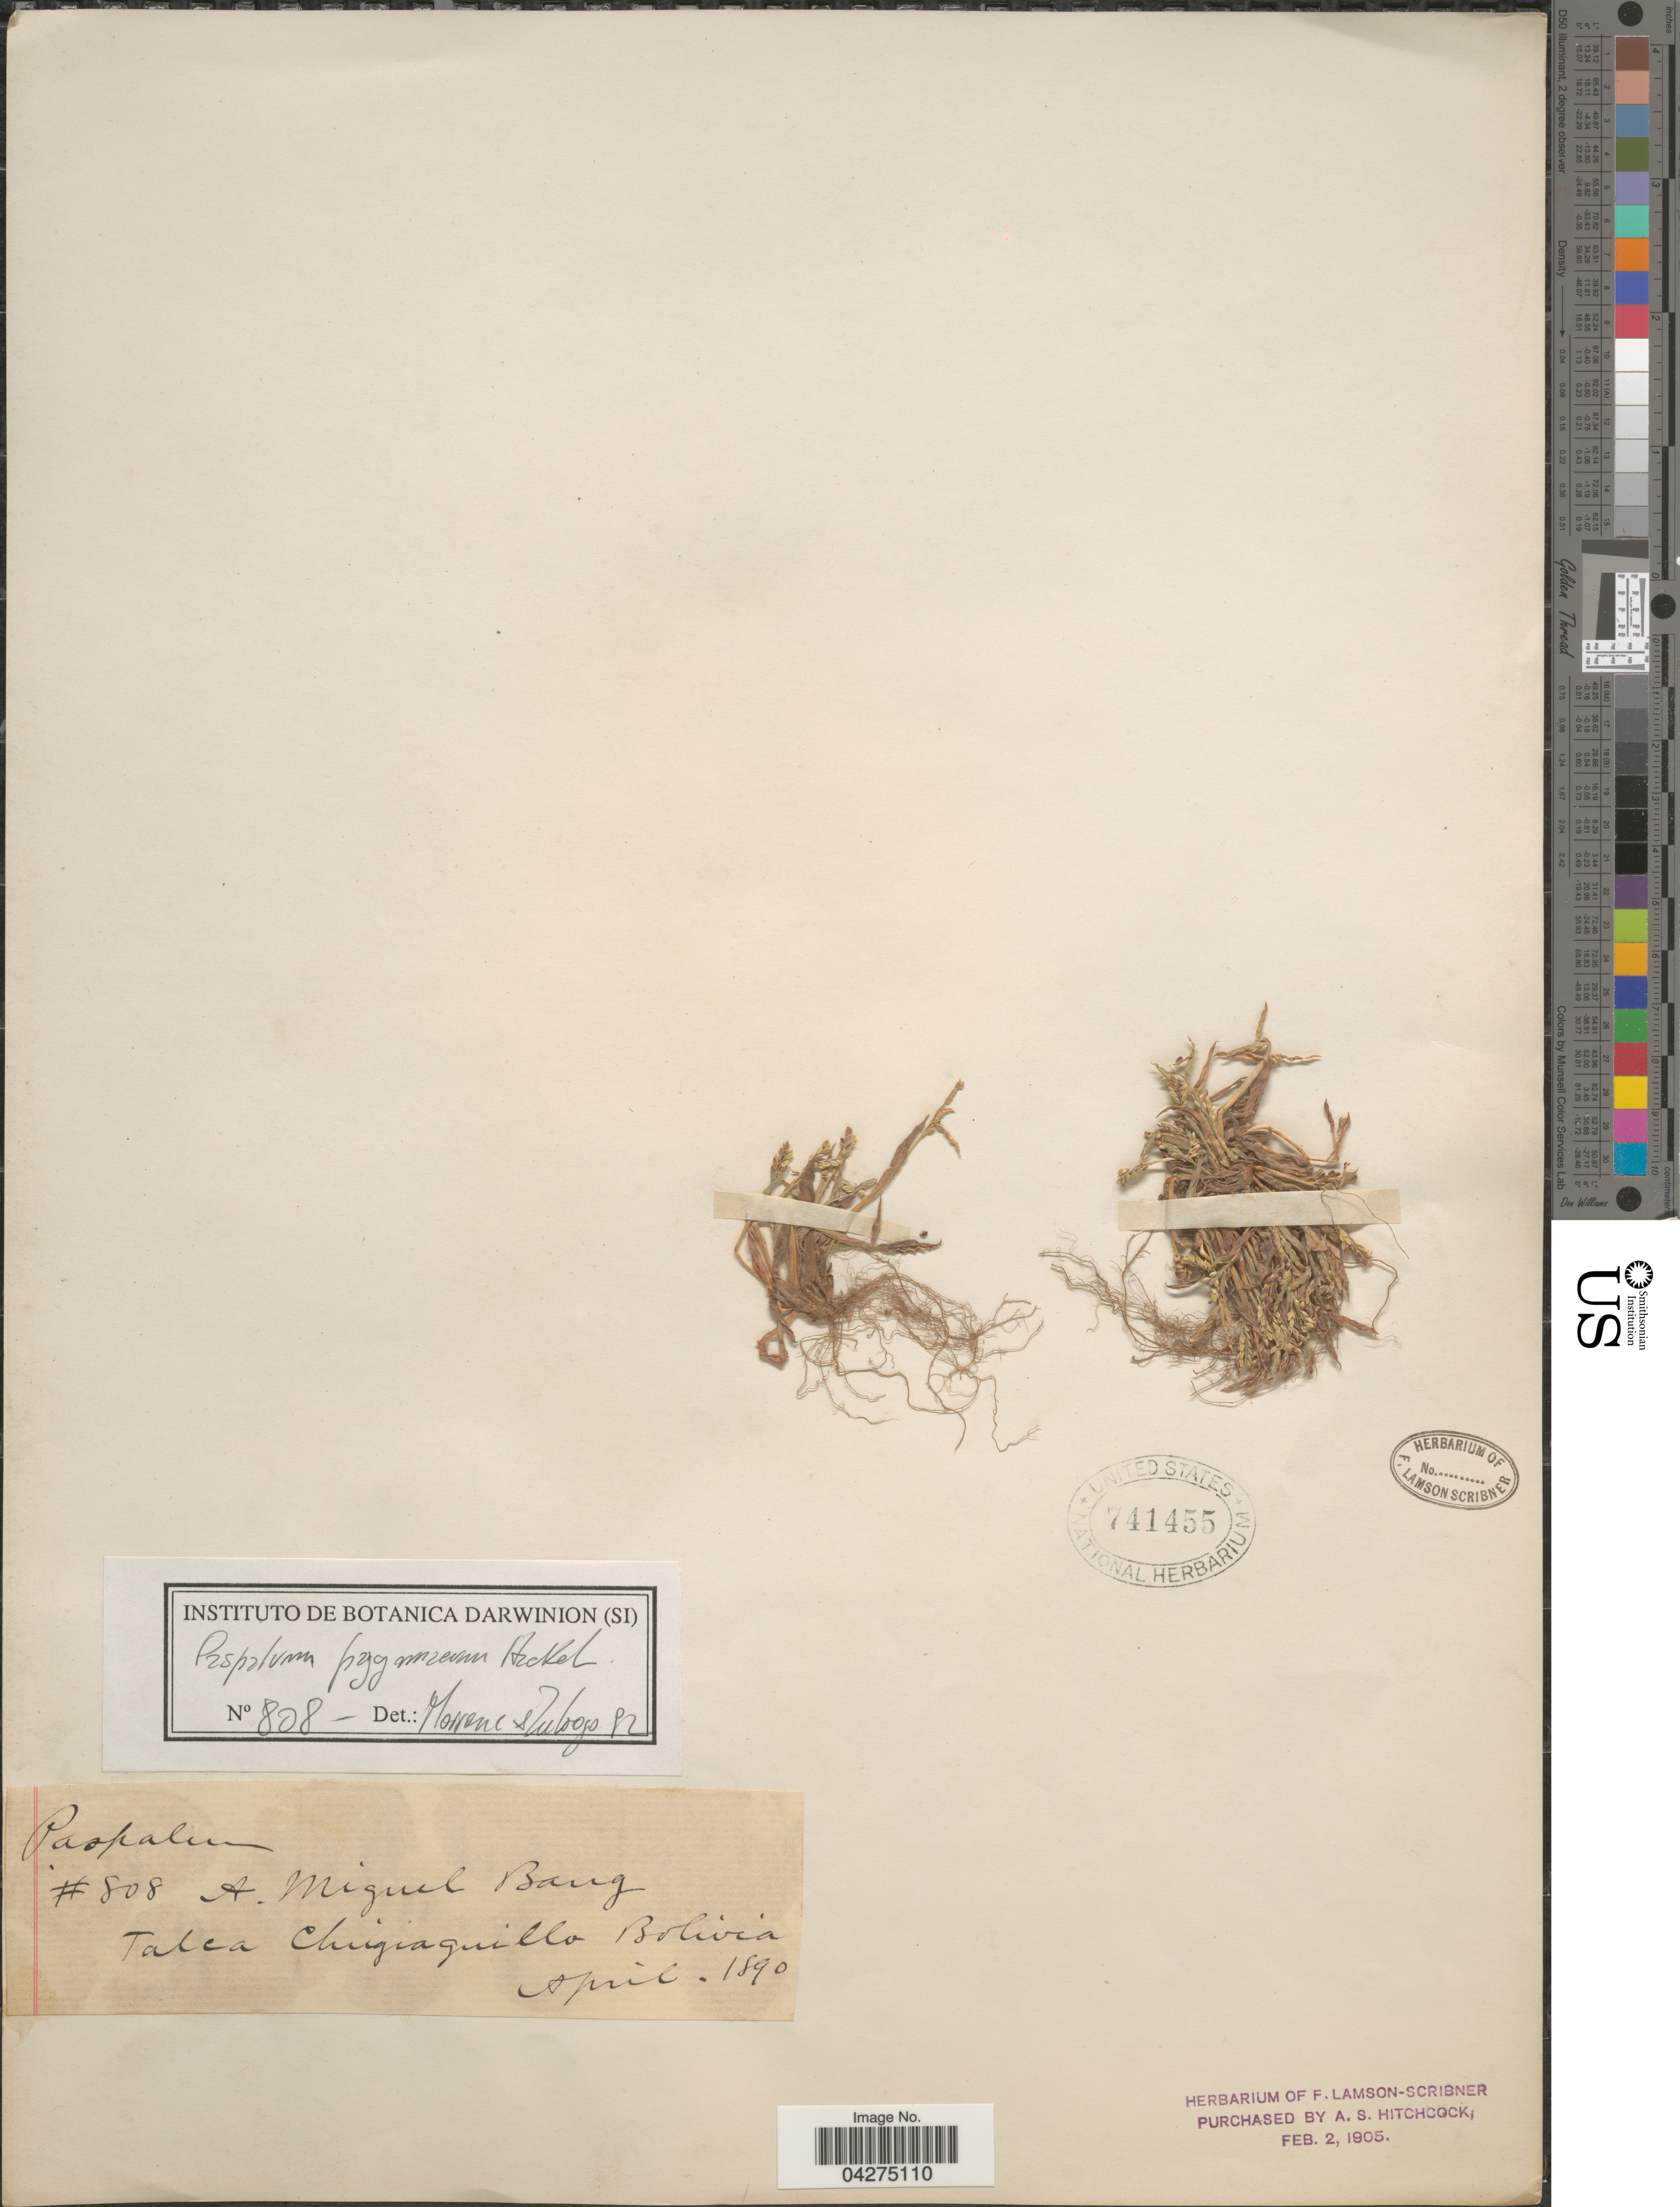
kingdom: Plantae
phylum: Tracheophyta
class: Liliopsida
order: Poales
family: Poaceae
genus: Paspalum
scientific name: Paspalum pygmaeum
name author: Hack.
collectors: M. Bang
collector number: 808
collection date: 1890-04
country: Bolivia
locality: Talca Chugiaguillo.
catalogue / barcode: US 741455